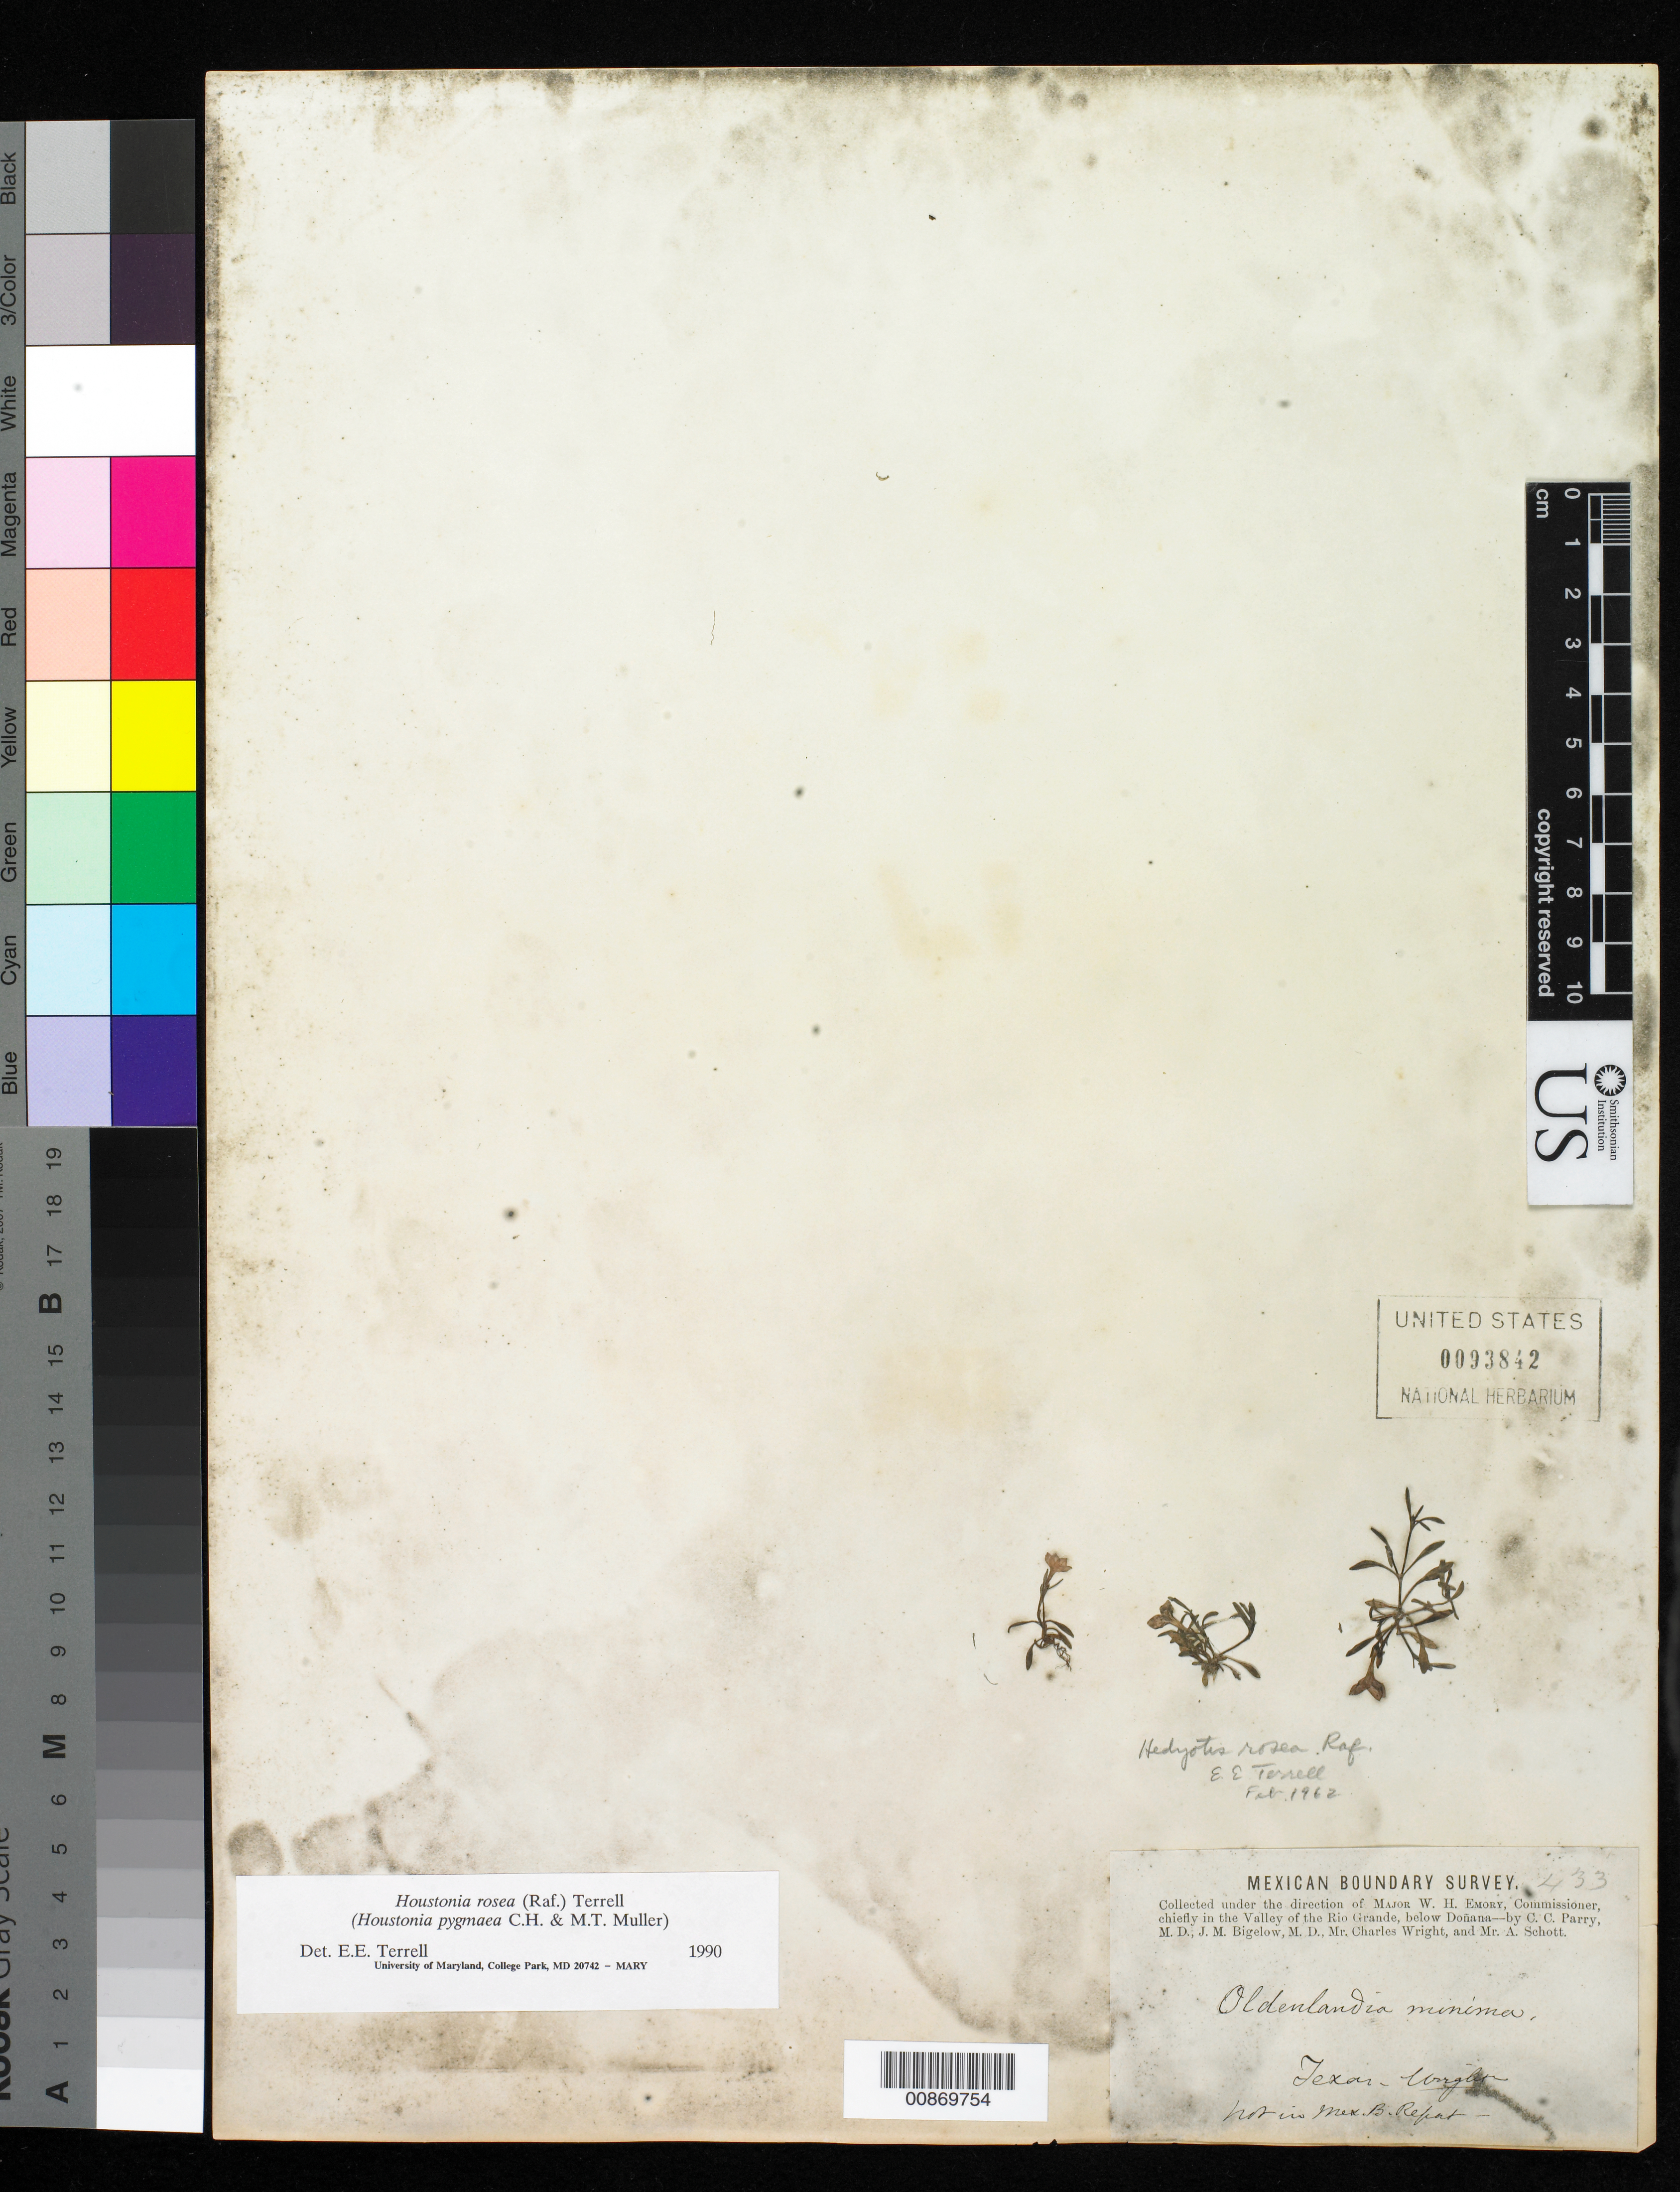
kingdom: Plantae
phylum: Tracheophyta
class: Magnoliopsida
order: Gentianales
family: Rubiaceae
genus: Houstonia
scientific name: Houstonia rosea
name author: (Raf.) Terrell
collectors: C. C. Parry, J. M. Bigelow, C. Wright & A. C. V. Schott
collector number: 433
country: United States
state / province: Texas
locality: Texas.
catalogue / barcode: US 93842